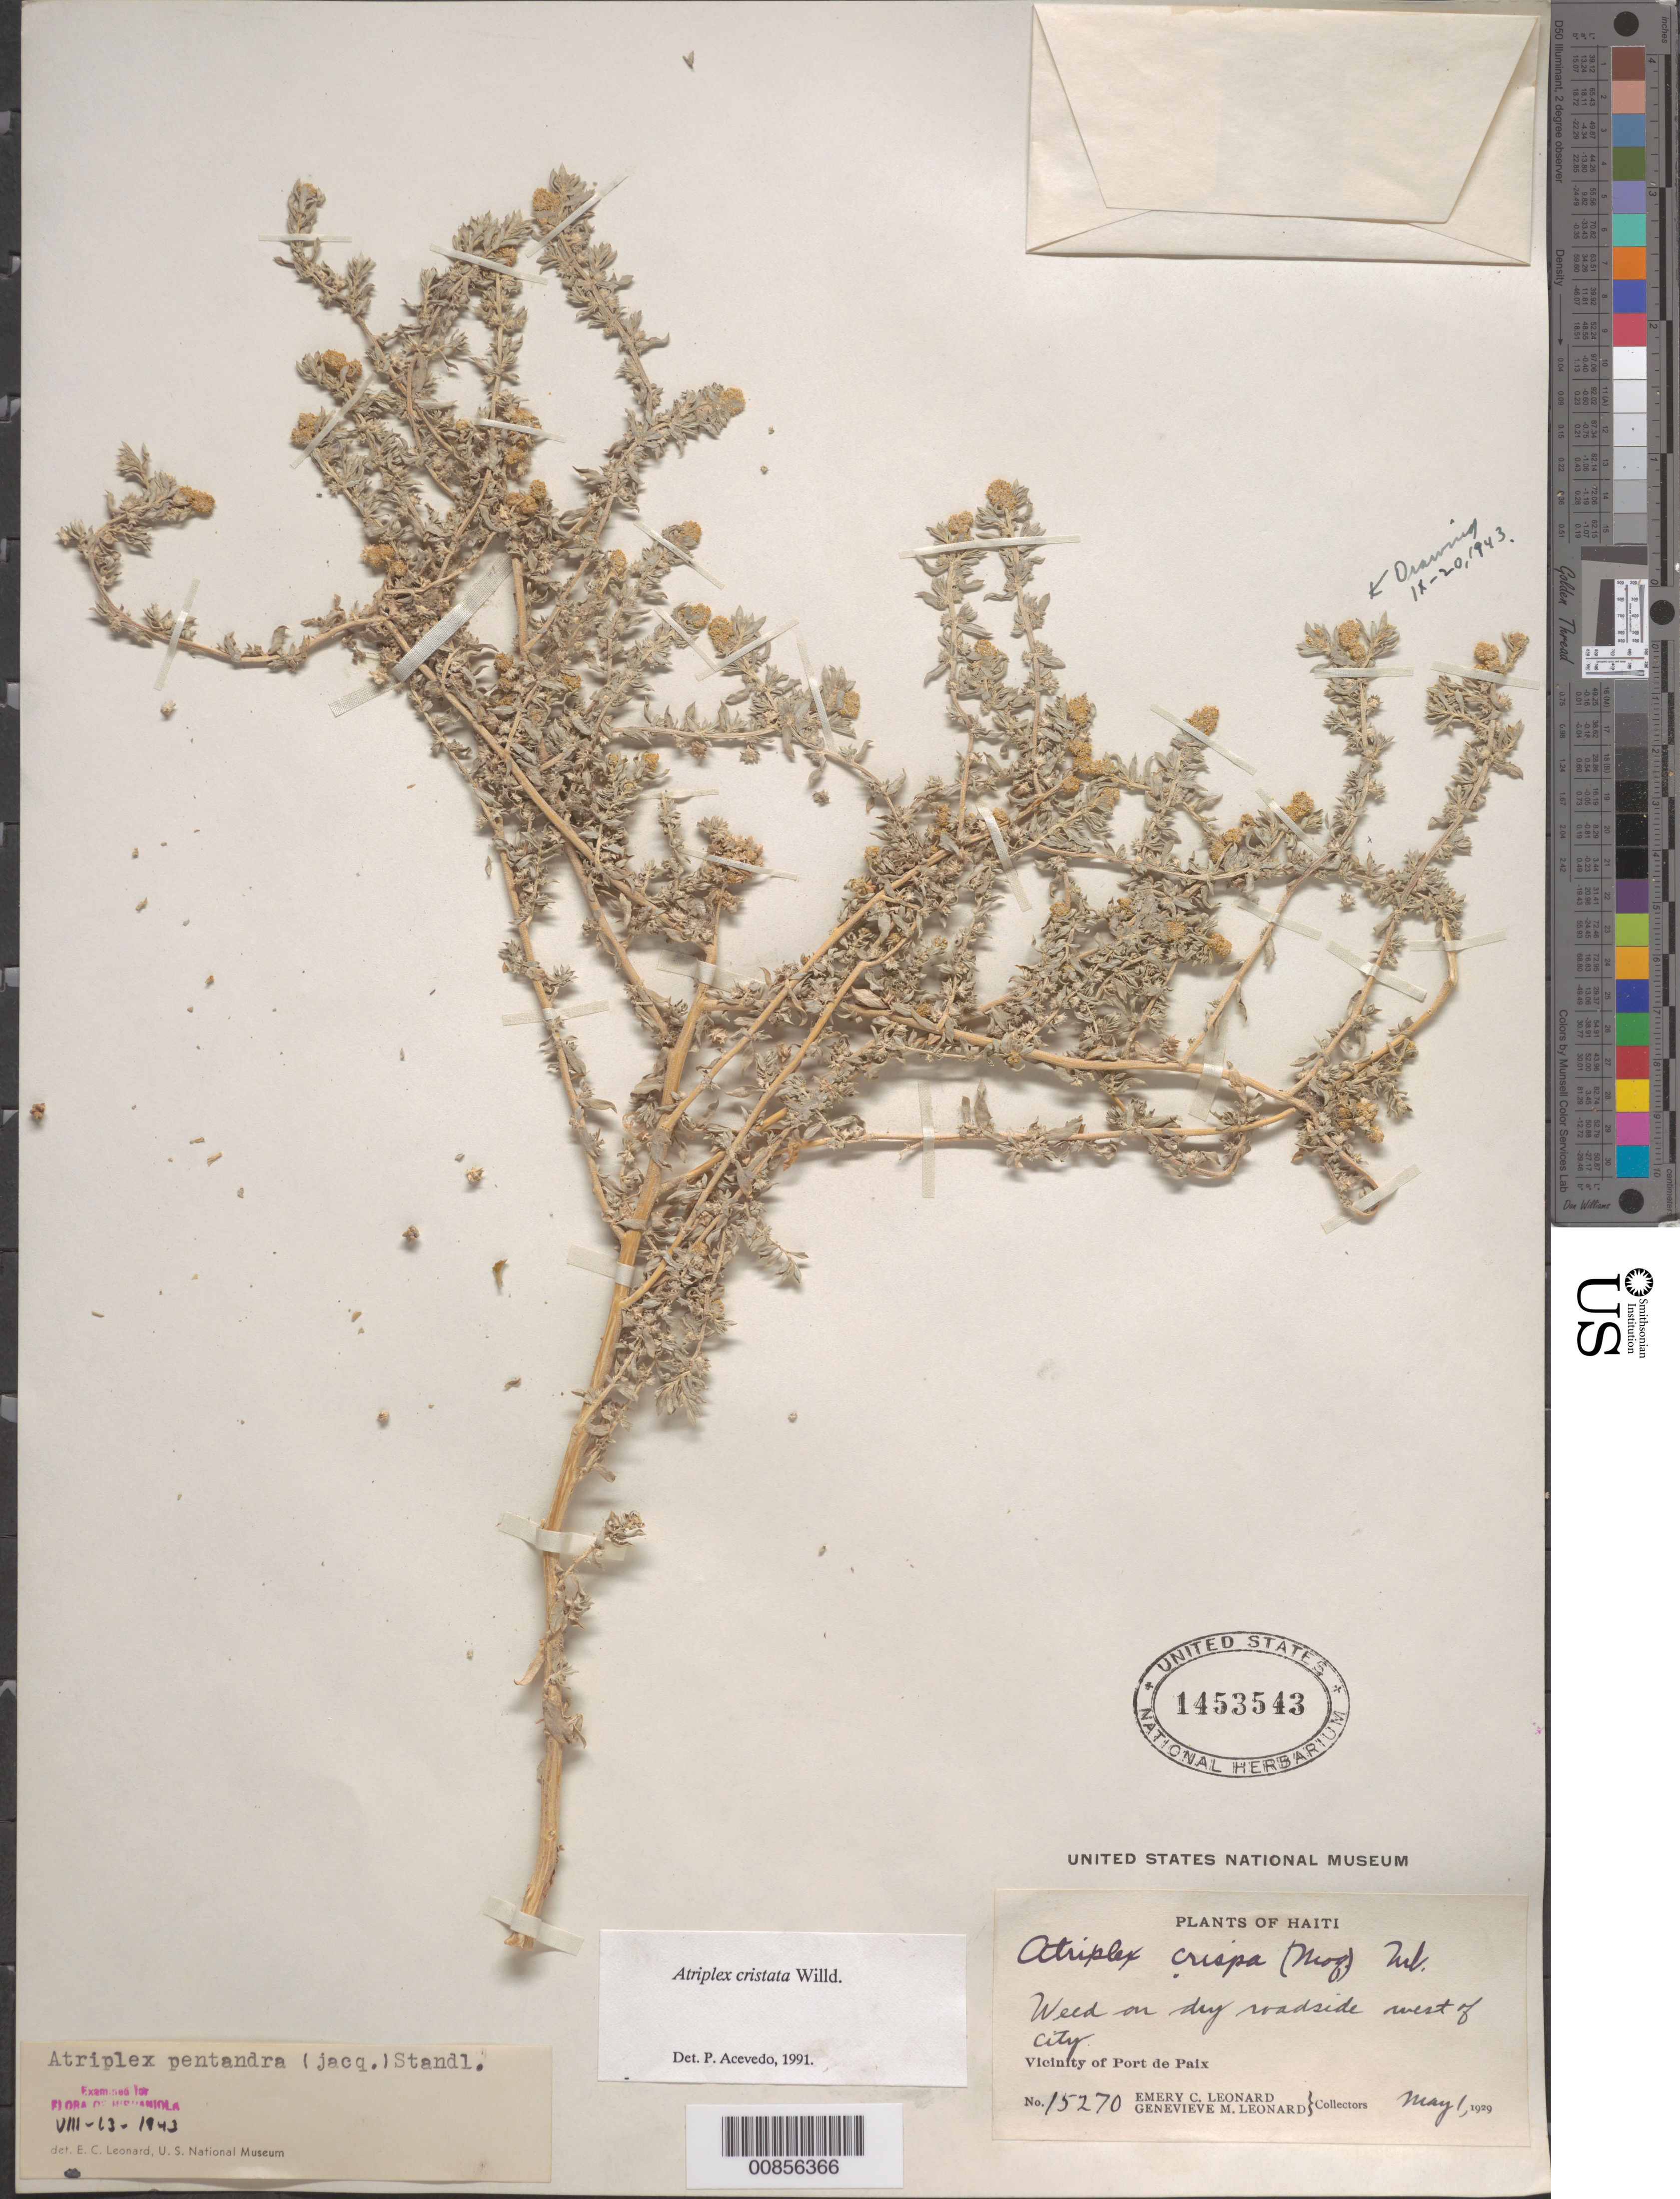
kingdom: Plantae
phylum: Tracheophyta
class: Magnoliopsida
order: Caryophyllales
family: Amaranthaceae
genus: Atriplex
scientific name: Atriplex cristata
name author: Humb. & Bonpl. ex Willd.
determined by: Acevedo-Rodríguez, P., (BOT), Smithsonian Institution - National Museum of Natural History (UNITED STATES)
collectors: E. C. Leonard & G. M. Leonard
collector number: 15270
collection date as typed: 01 May 1929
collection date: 1929-05-01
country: Haiti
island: Hispaniola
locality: Vicinity of Port-de-Paix. On dry roadside west of city.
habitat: On dry roadside.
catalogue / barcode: US 1453543